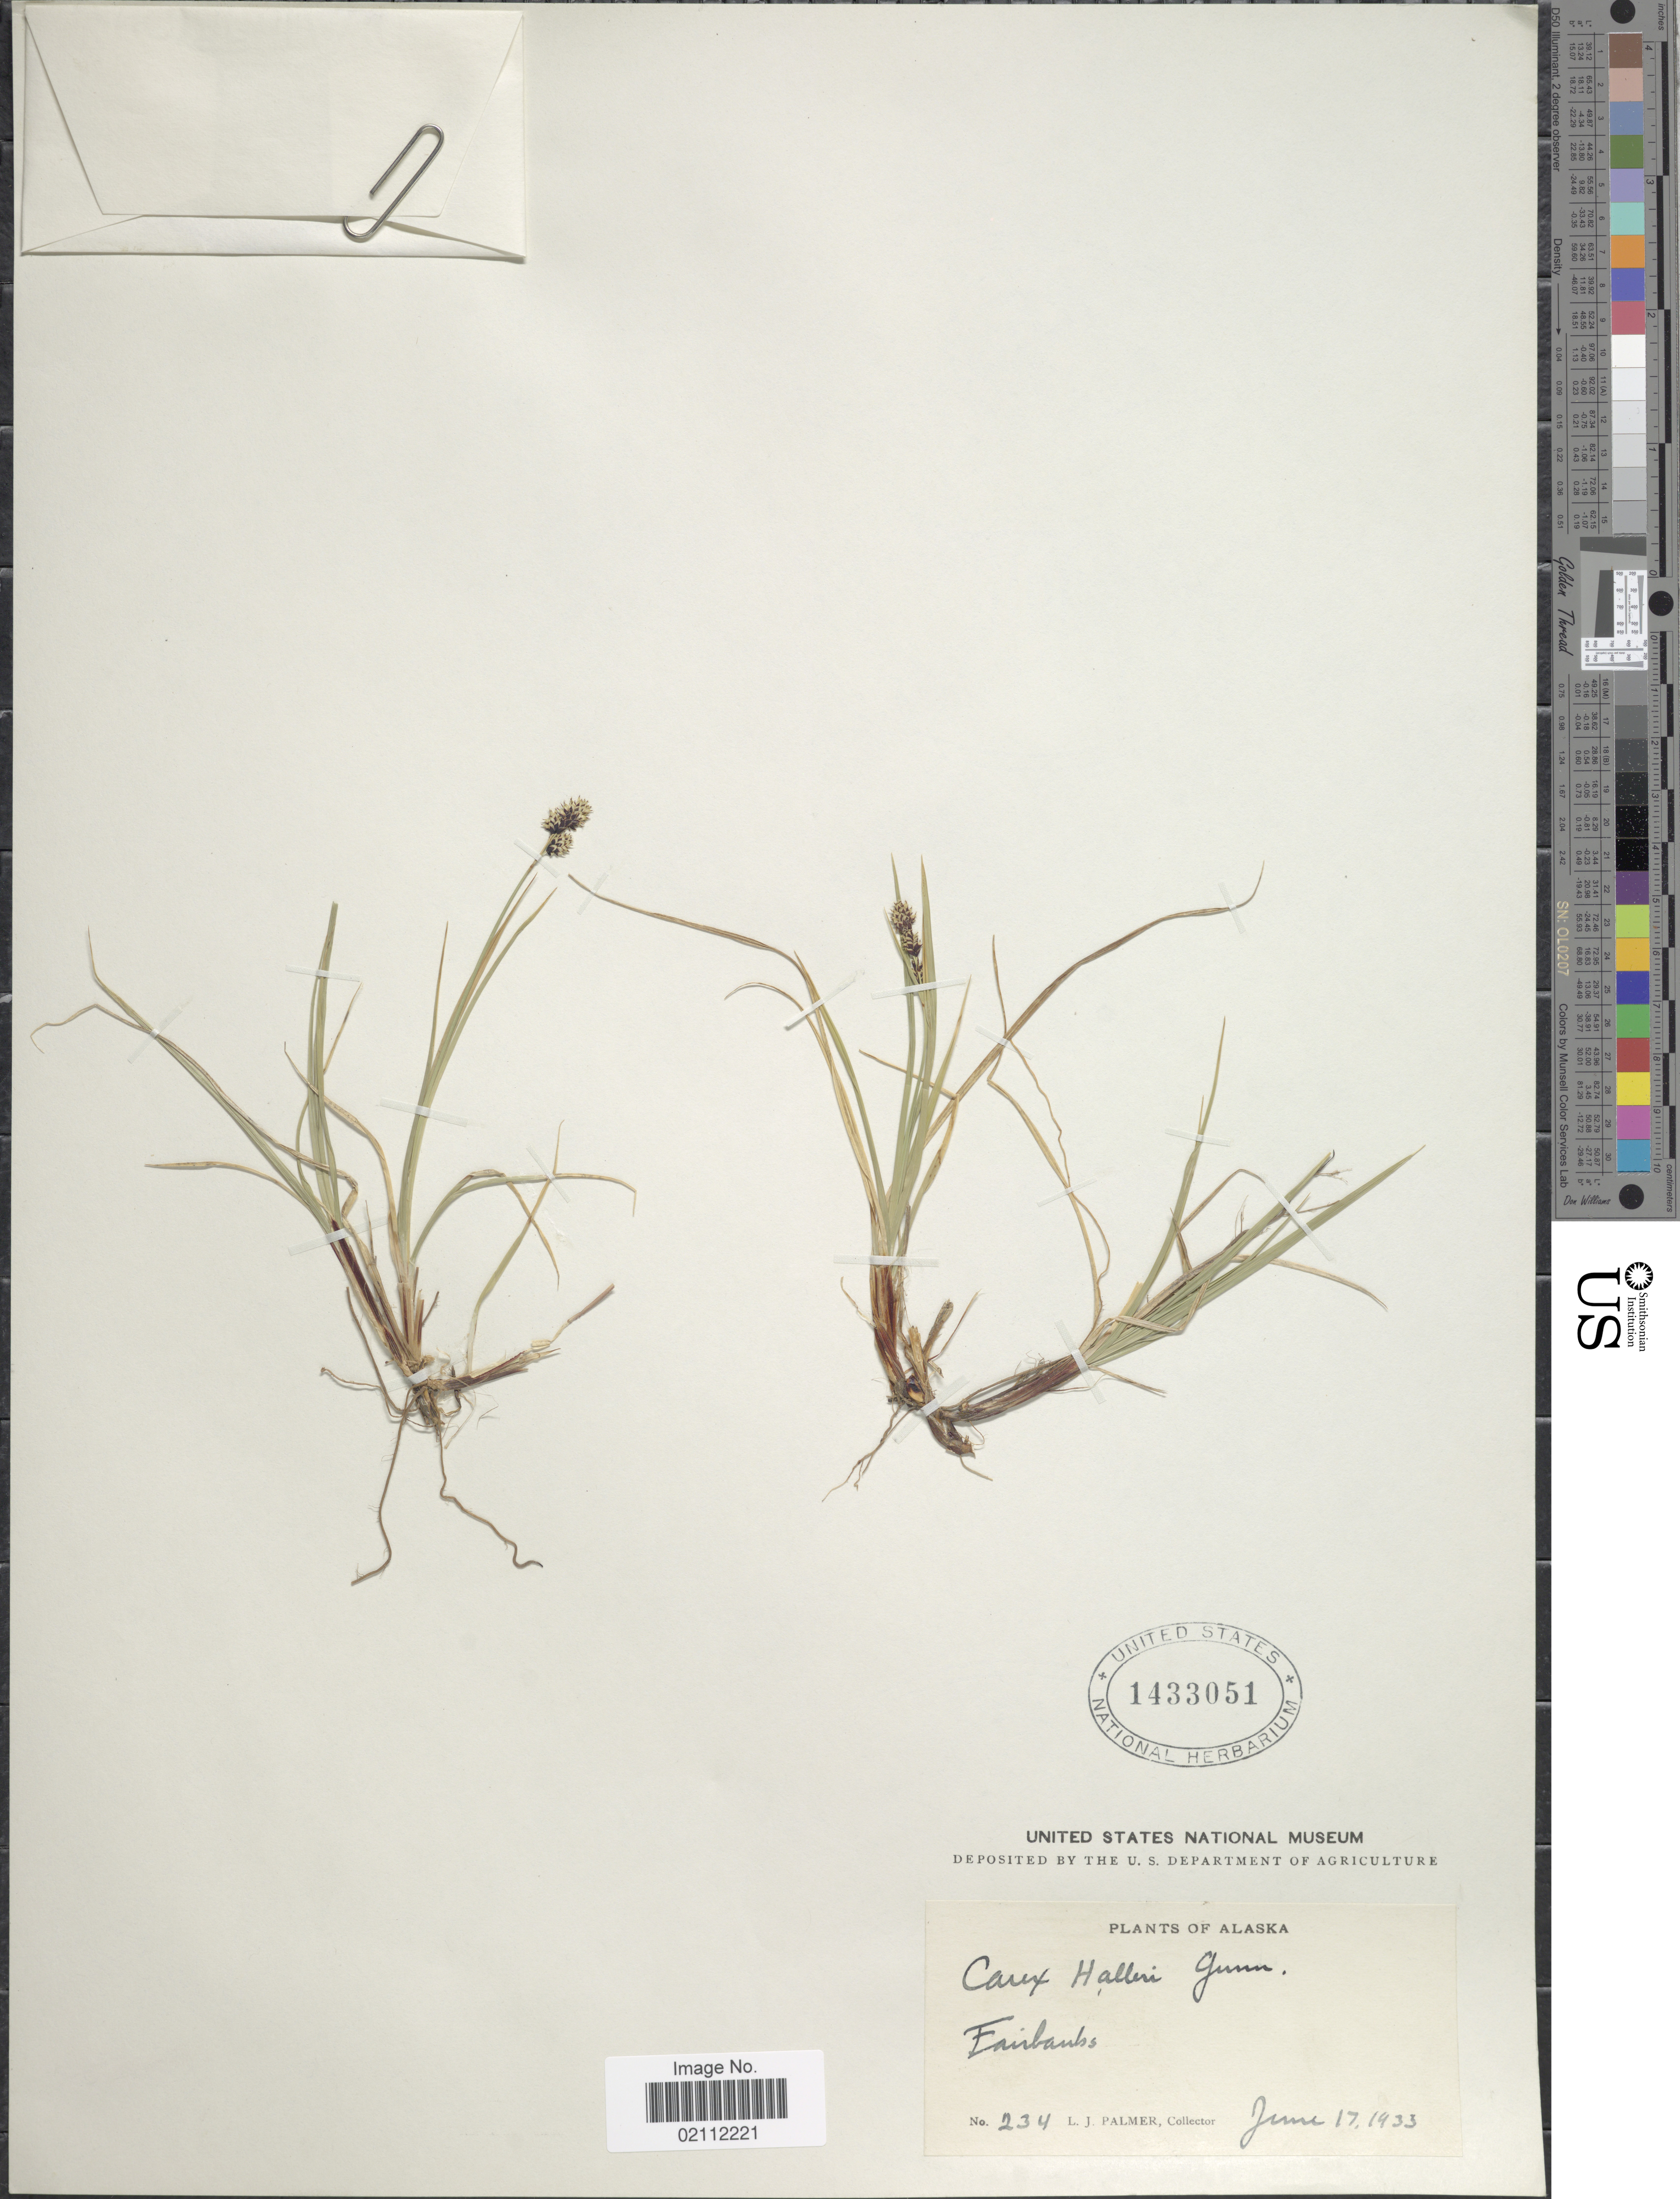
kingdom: Plantae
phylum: Tracheophyta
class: Liliopsida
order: Poales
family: Cyperaceae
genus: Carex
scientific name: Carex media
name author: R. Br.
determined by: Strong, Mark T., (BOT), Smithsonian Institution - National Museum of Natural History (UNITED STATES)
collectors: L. J. Palmer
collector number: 234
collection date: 1933-06-17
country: United States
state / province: Alaska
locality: Fairbanks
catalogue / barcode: US 1433051